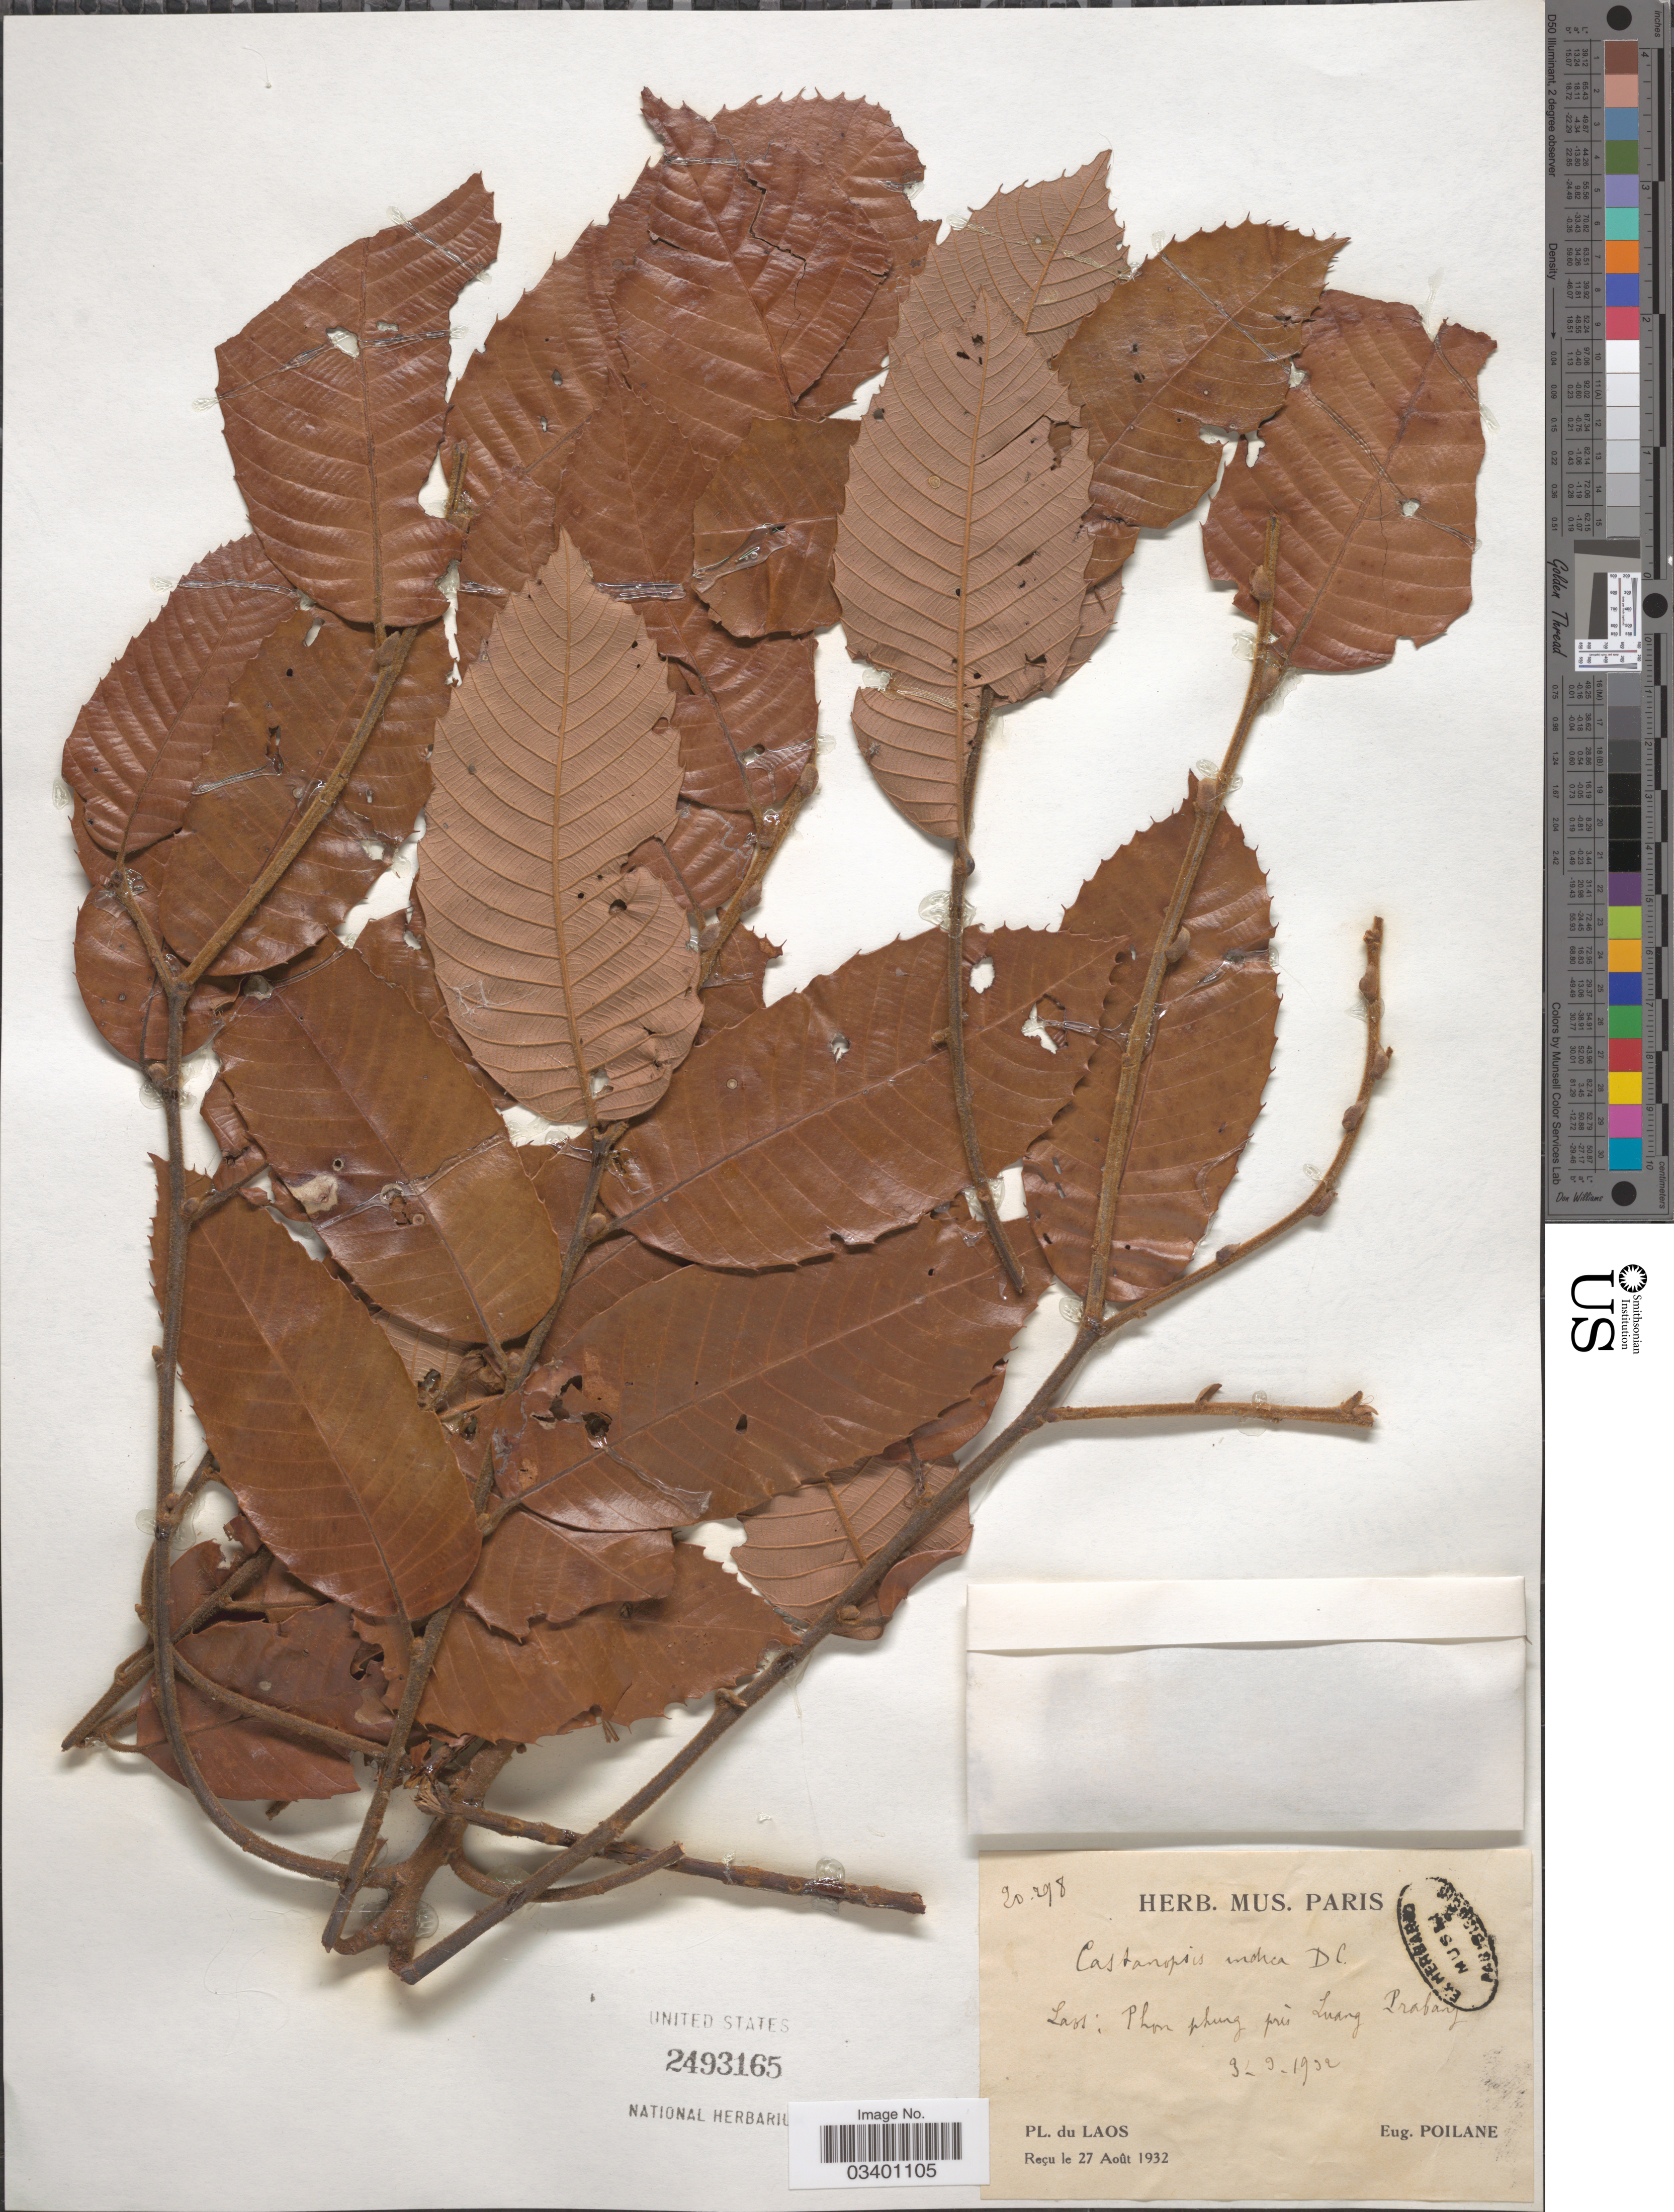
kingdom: Plantae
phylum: Tracheophyta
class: Magnoliopsida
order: Fagales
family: Fagaceae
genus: Castanopsis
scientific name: Castanopsis indica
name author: (Roxb.) A. DC.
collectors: E. Poilane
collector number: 20298*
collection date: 1932-03-03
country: Laos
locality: Phon [interpreted] phung près Luang Prabarg.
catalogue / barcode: US 2493165